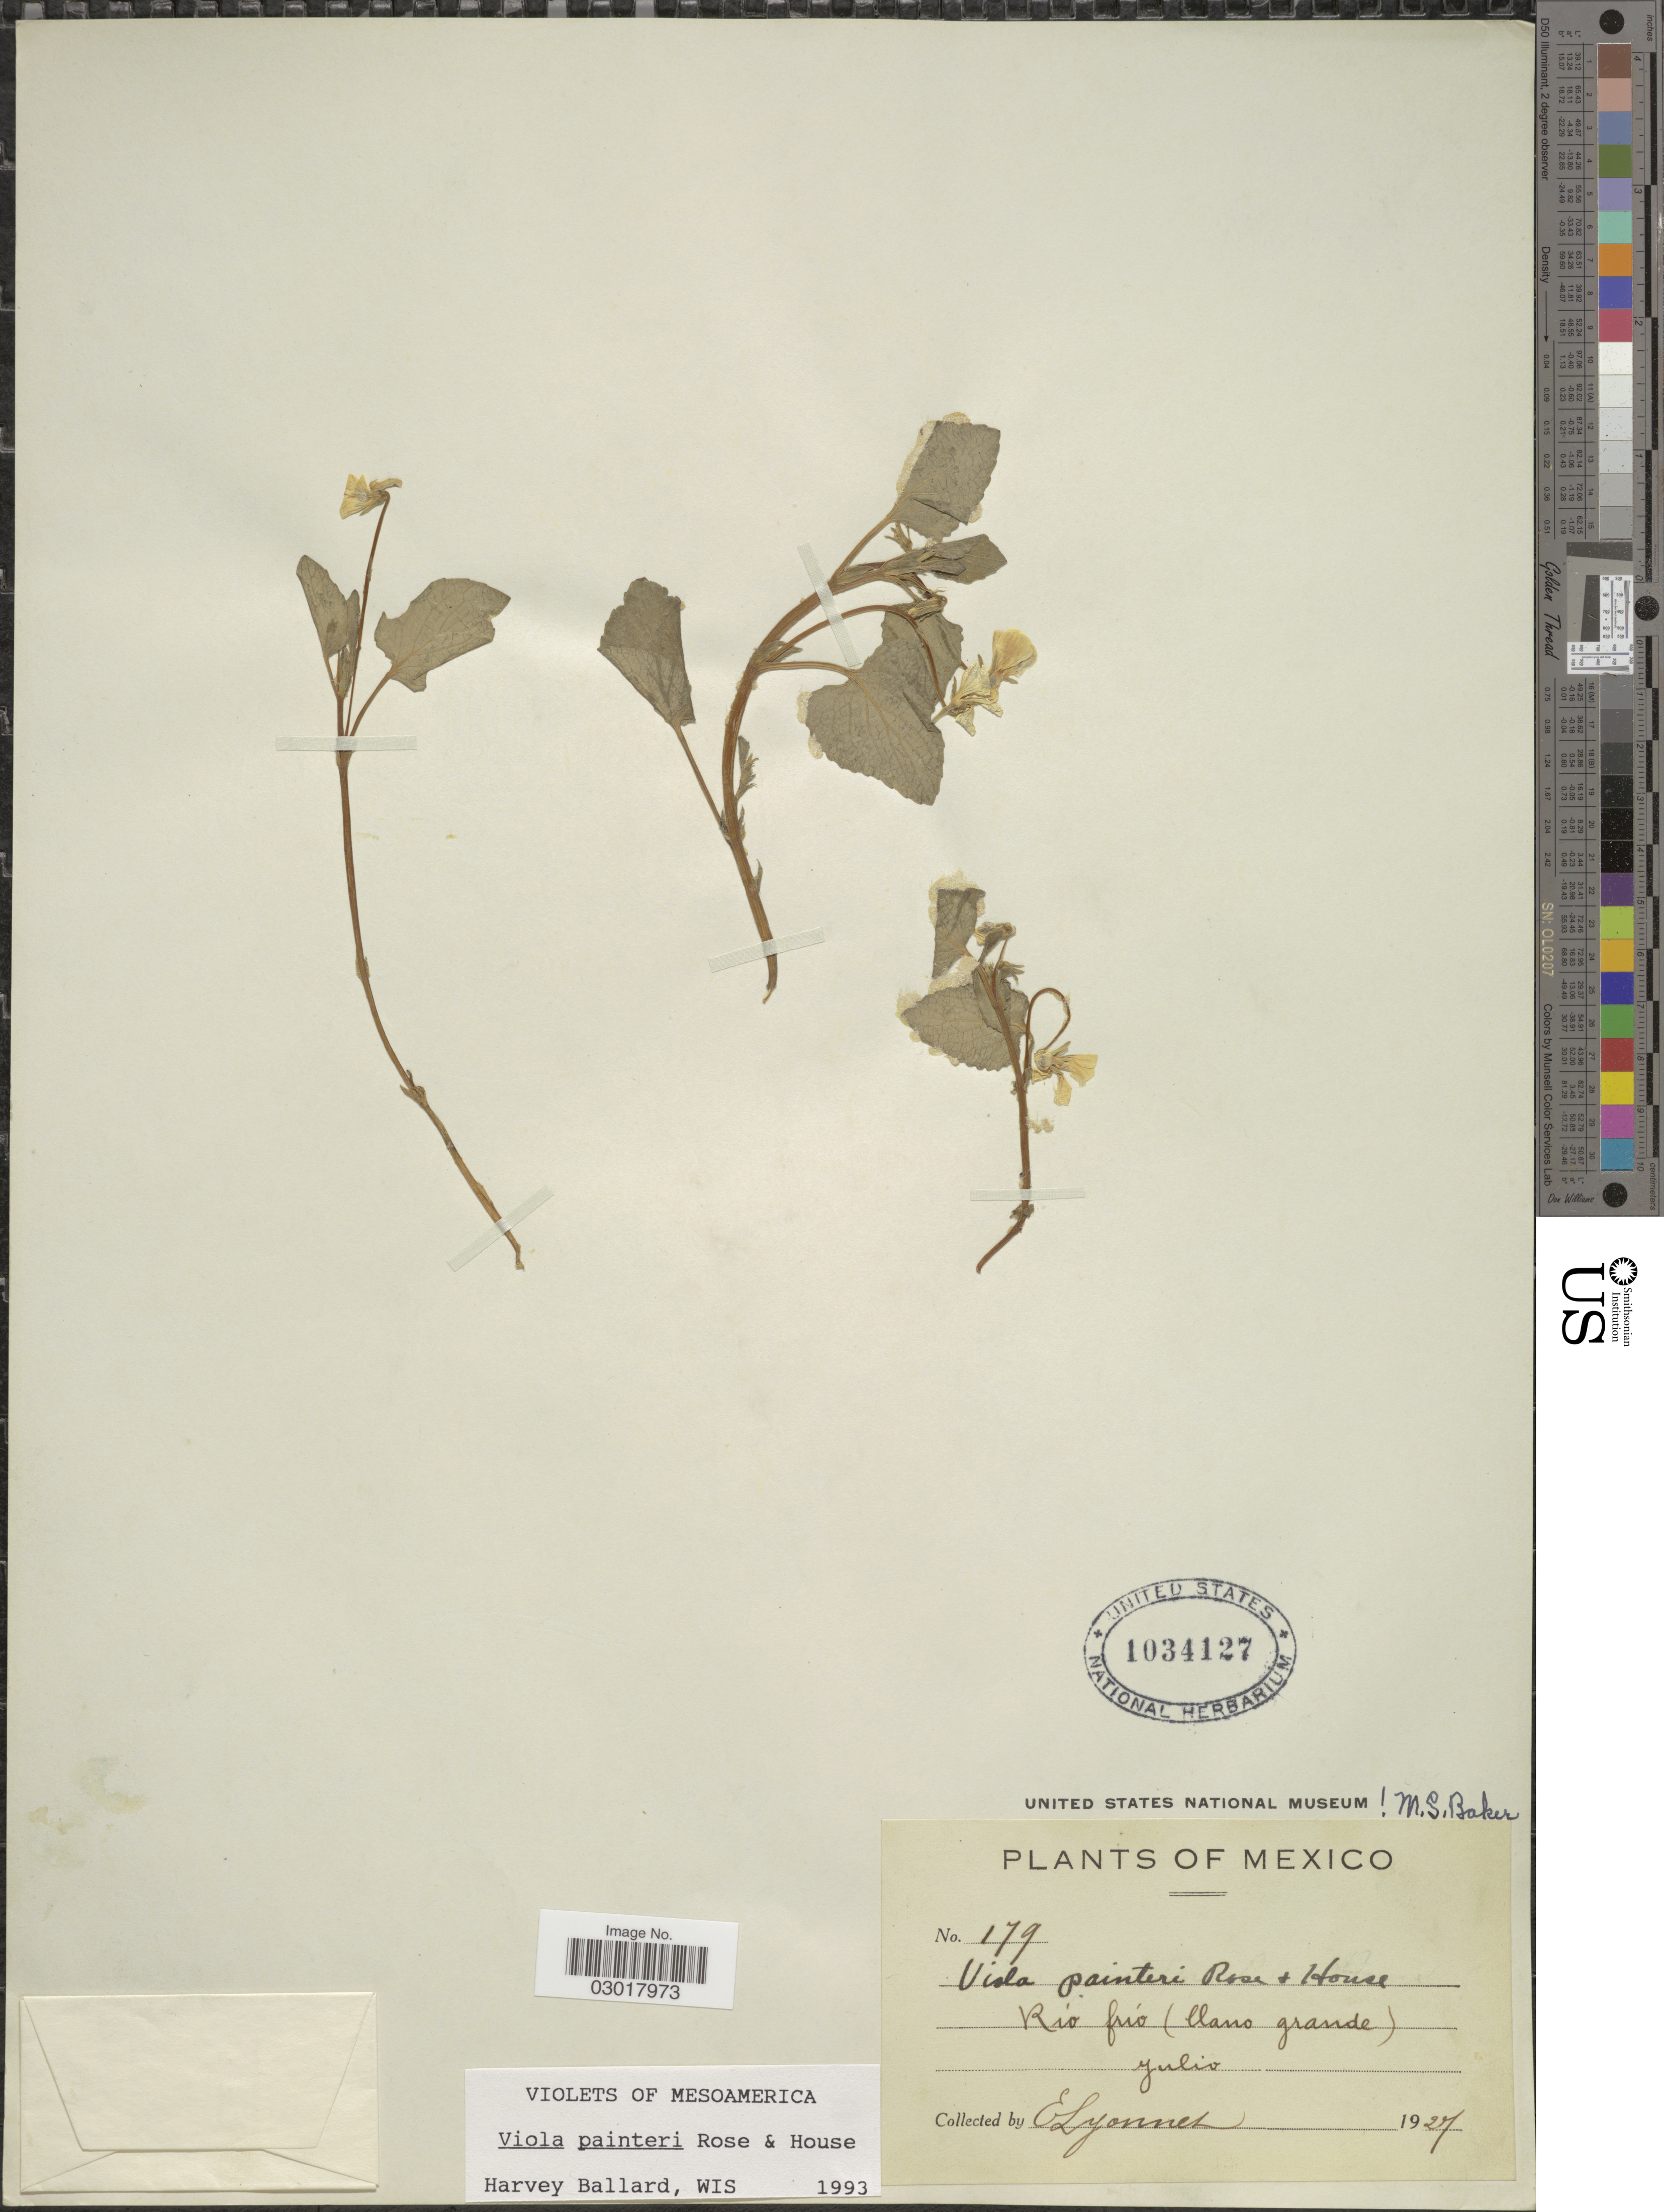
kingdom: Plantae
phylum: Tracheophyta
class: Magnoliopsida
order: Malpighiales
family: Violaceae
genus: Viola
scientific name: Viola painteri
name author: Rose & House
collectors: E. Lyonnet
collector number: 179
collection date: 1927-07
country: Mexico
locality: Río frío (llano grande).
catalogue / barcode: US 1034127